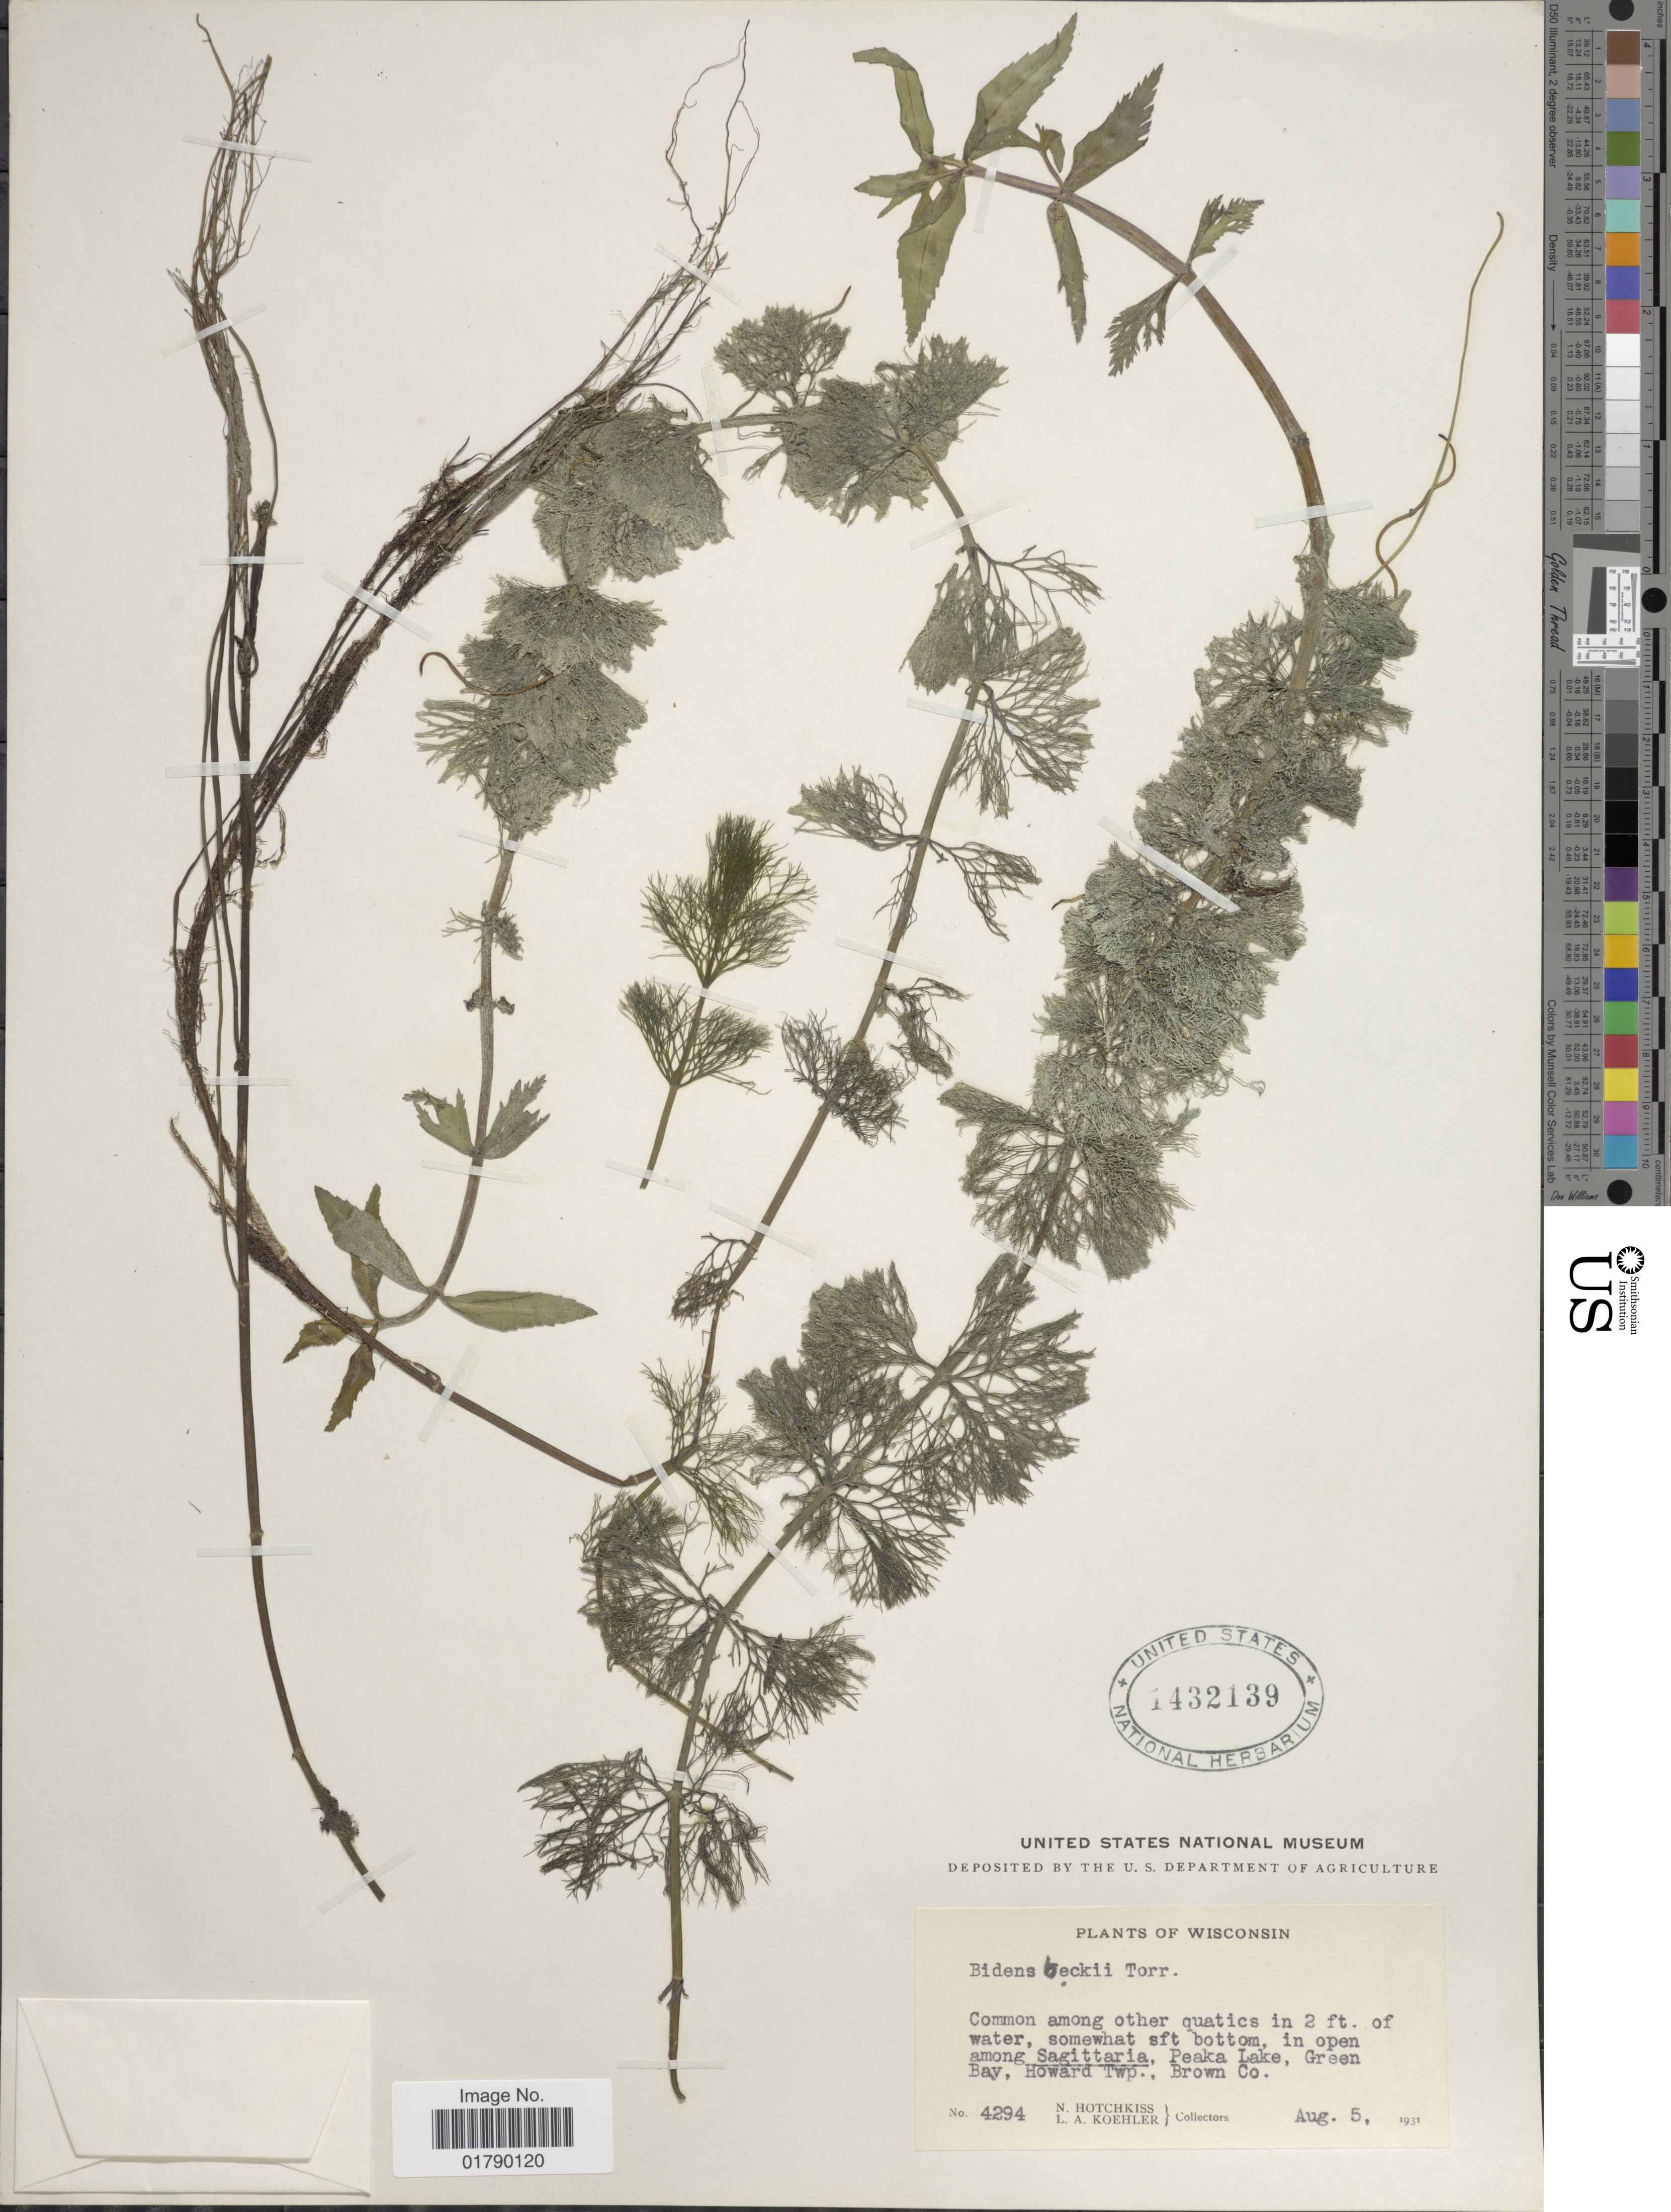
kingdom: Plantae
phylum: Tracheophyta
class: Magnoliopsida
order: Asterales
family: Asteraceae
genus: Megalodonta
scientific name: Megalodonta sp.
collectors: N. Hotchkiss & L. Koehler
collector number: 4294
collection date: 1931-08-05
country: United States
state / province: Wisconsin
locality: Among Sagittaria, Peaka Lake, Green Bay, Howard Twp., brown Co.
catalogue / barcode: US 1432139